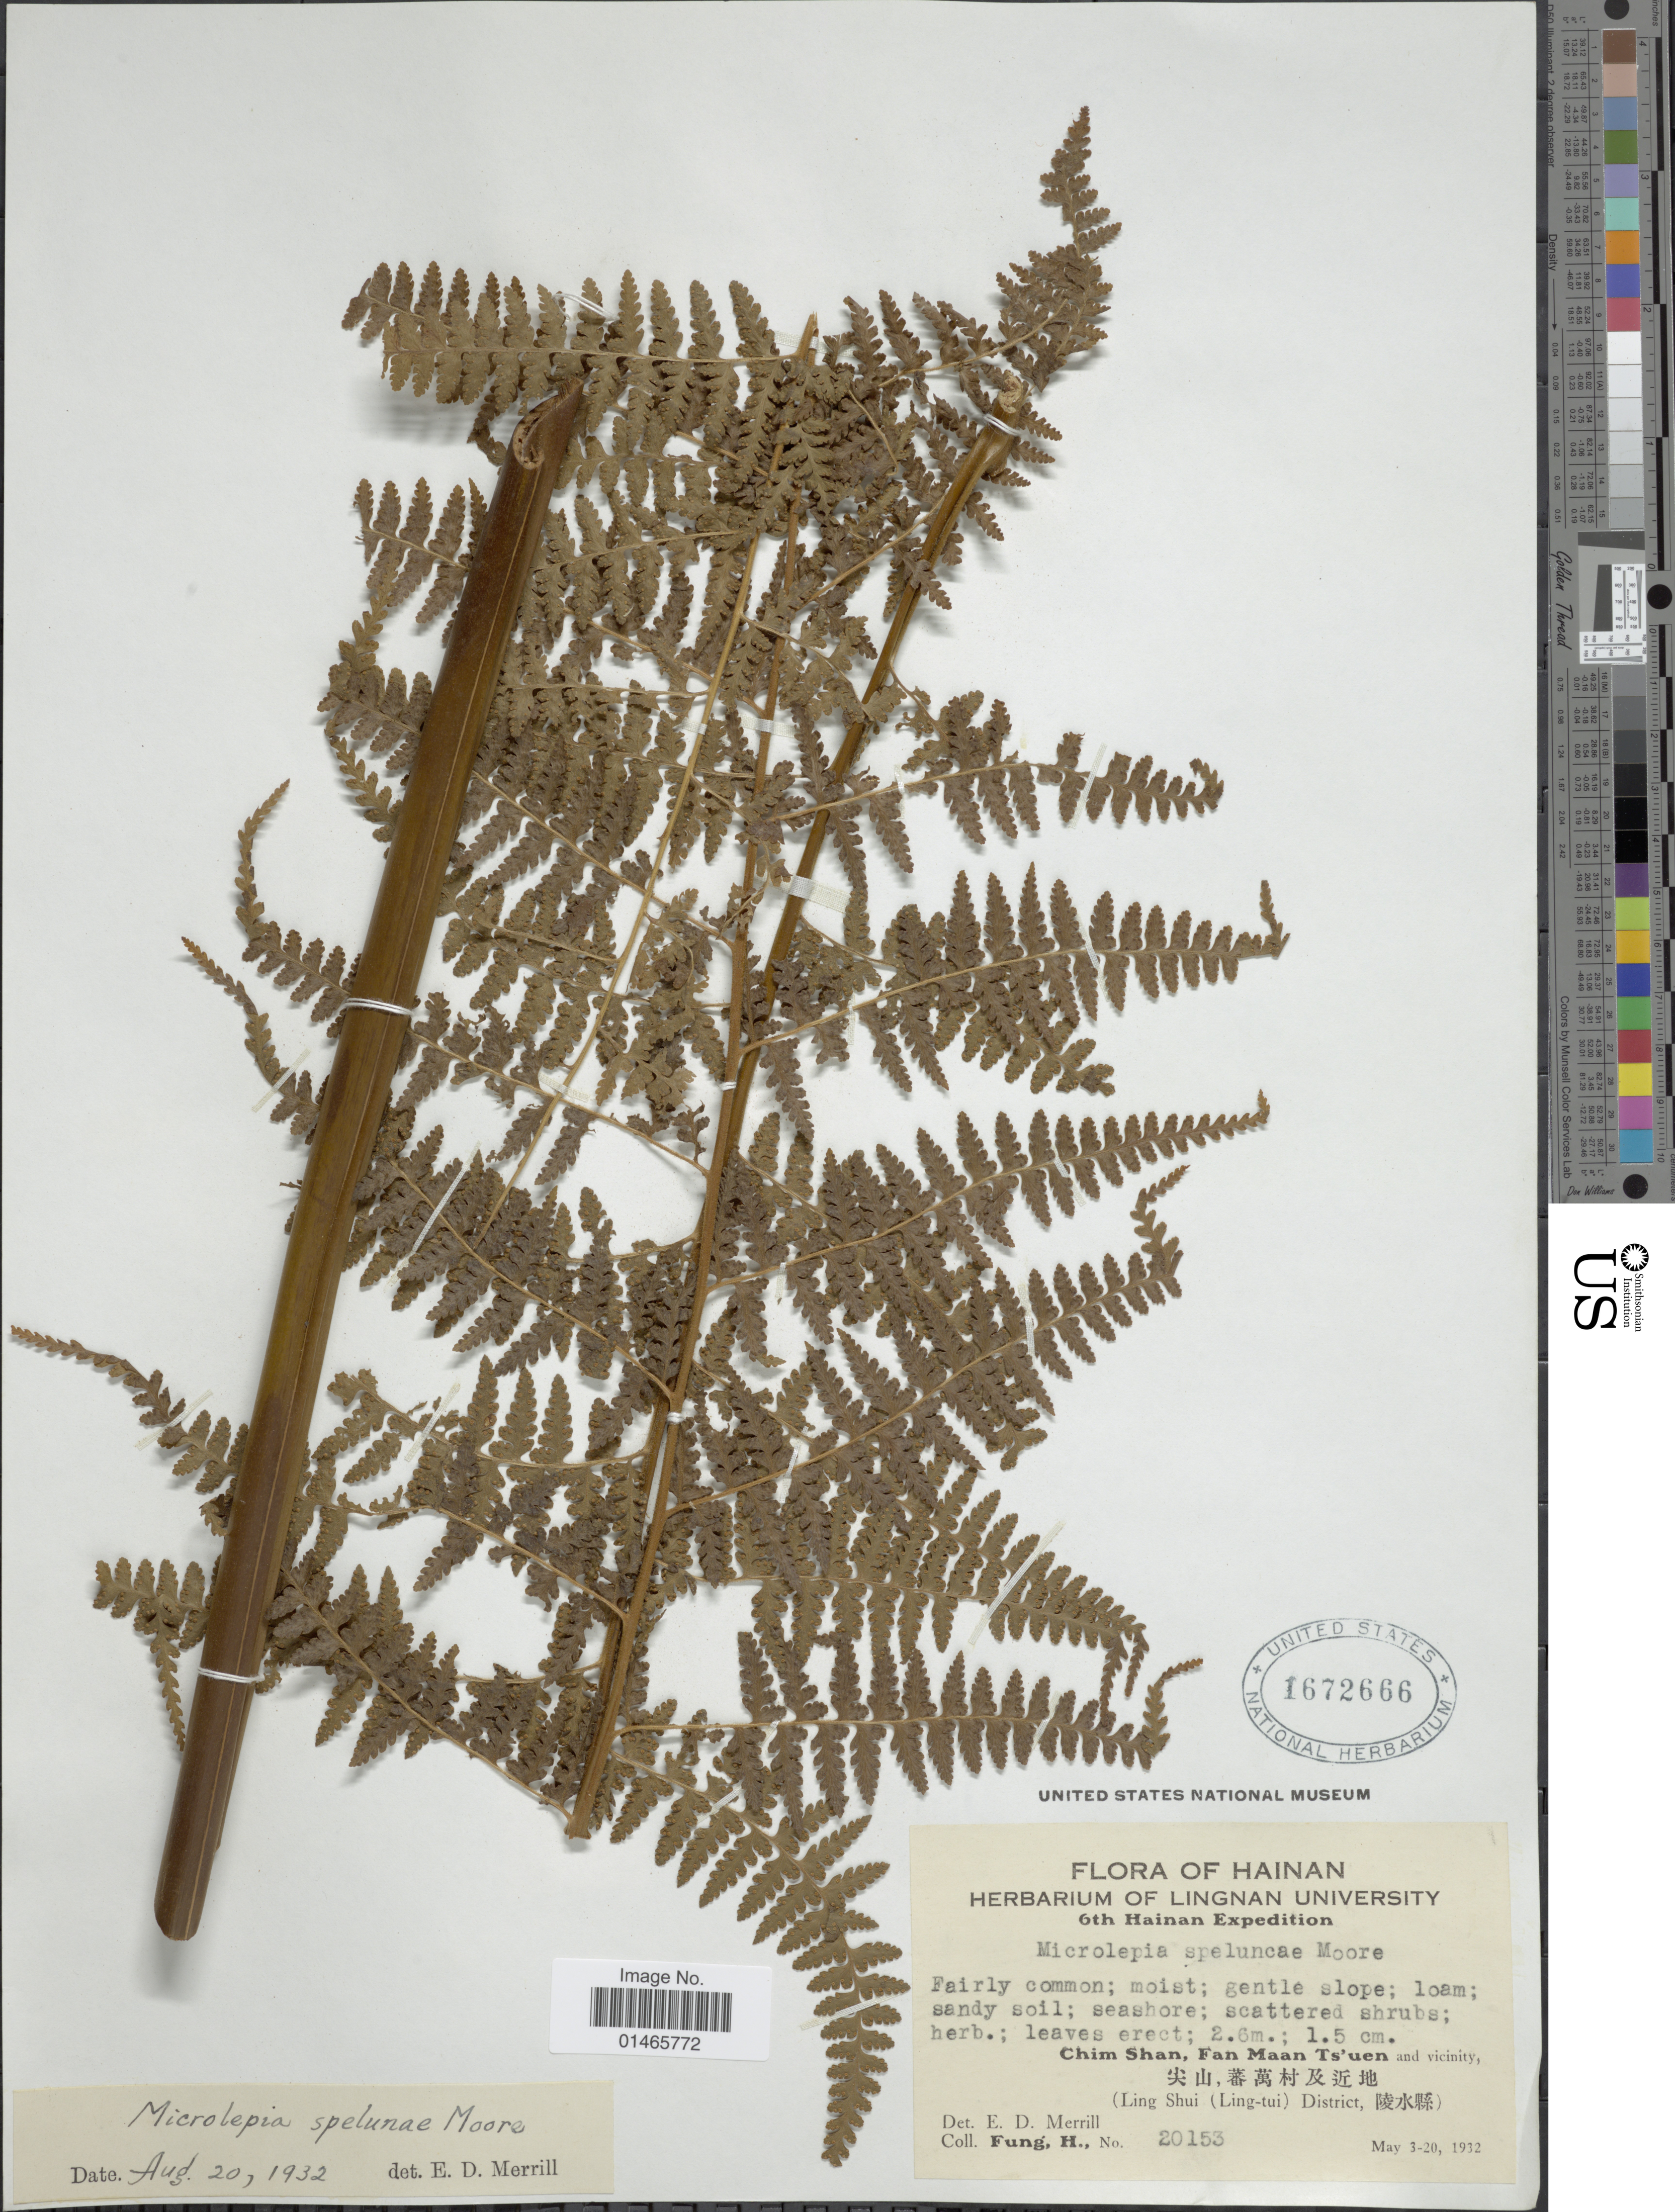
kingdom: Plantae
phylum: Tracheophyta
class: Polypodiopsida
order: Polypodiales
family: Dennstaedtiaceae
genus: Microlepia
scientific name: Microlepia speluncae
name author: (L.) T. Moore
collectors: H. Fung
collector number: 20153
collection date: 1932-05-03/1932-05-20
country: China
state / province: Hainan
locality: Chim Shan, Fan Maan Tsúen and vicinity, Ling Shui (Ling-tui) District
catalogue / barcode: US 1672666